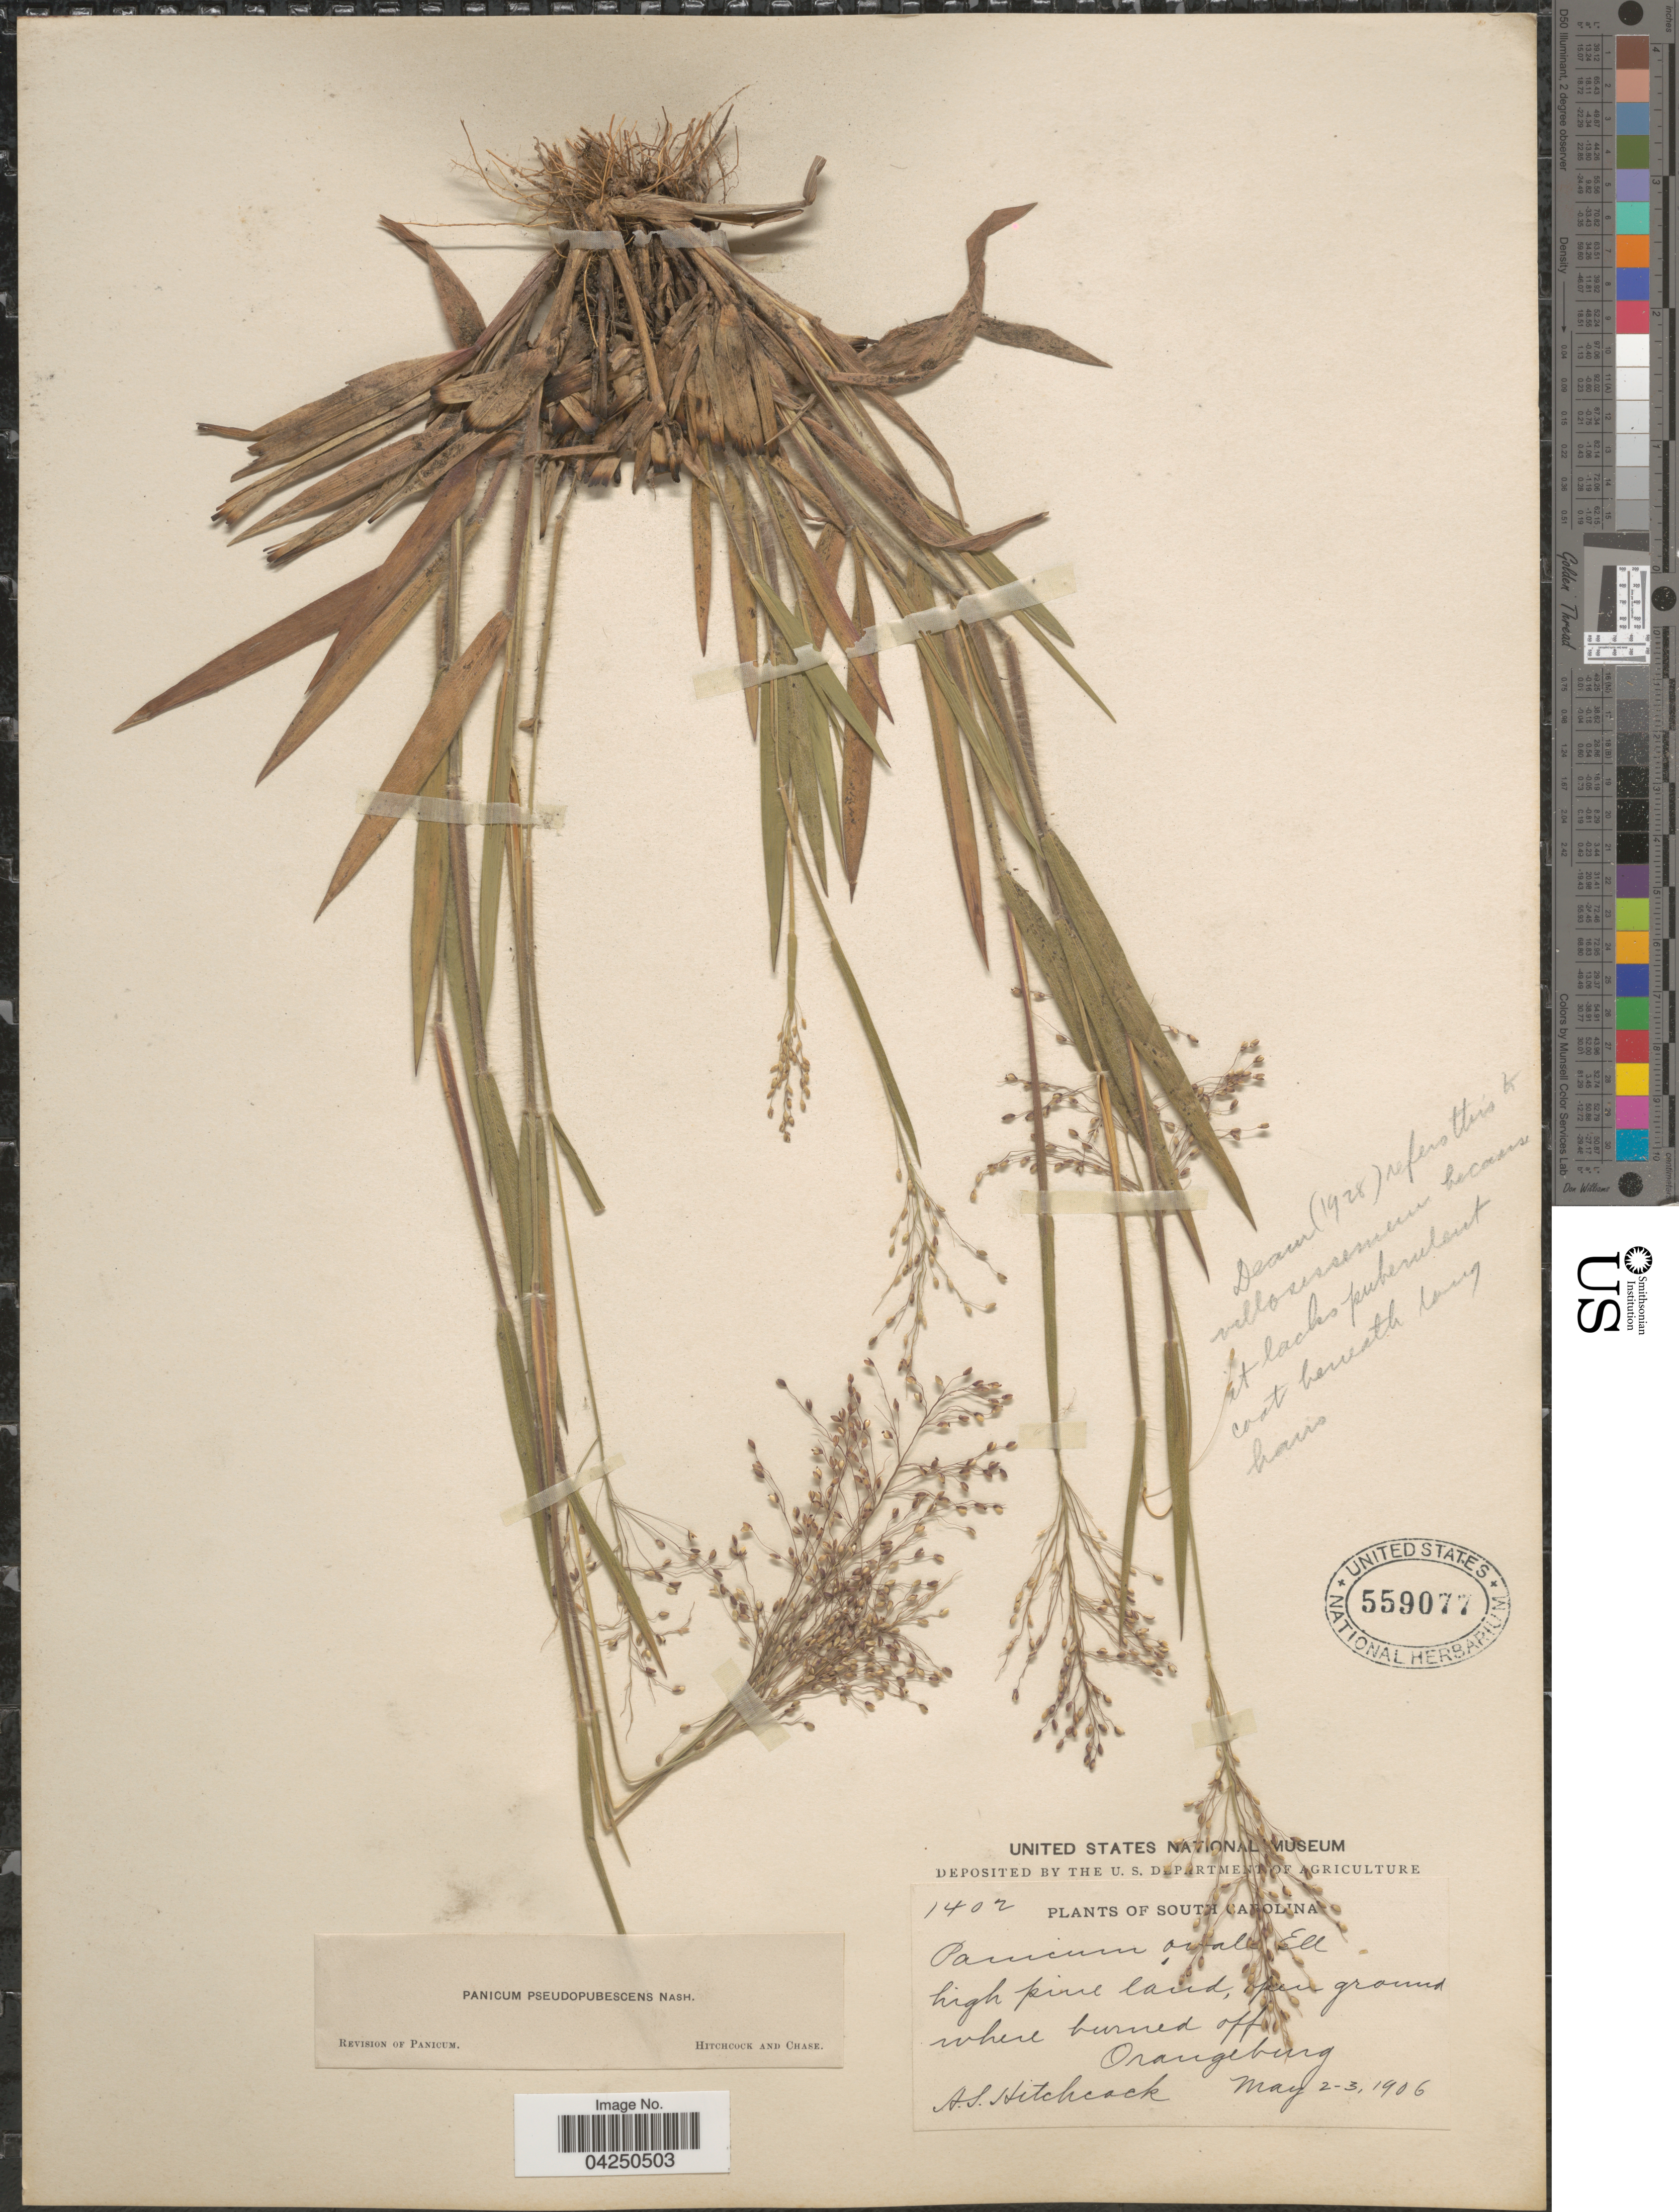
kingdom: Plantae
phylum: Tracheophyta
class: Liliopsida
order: Poales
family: Poaceae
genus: Dichanthelium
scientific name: Dichanthelium acuminatum var. acuminatum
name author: (Sw.) Gould & C.A. Clark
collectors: A. S. Hitchcock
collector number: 1402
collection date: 1906-05-02/1906-05-03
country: United States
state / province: South Carolina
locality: High pine land. Orangeburg.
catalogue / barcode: US 559077